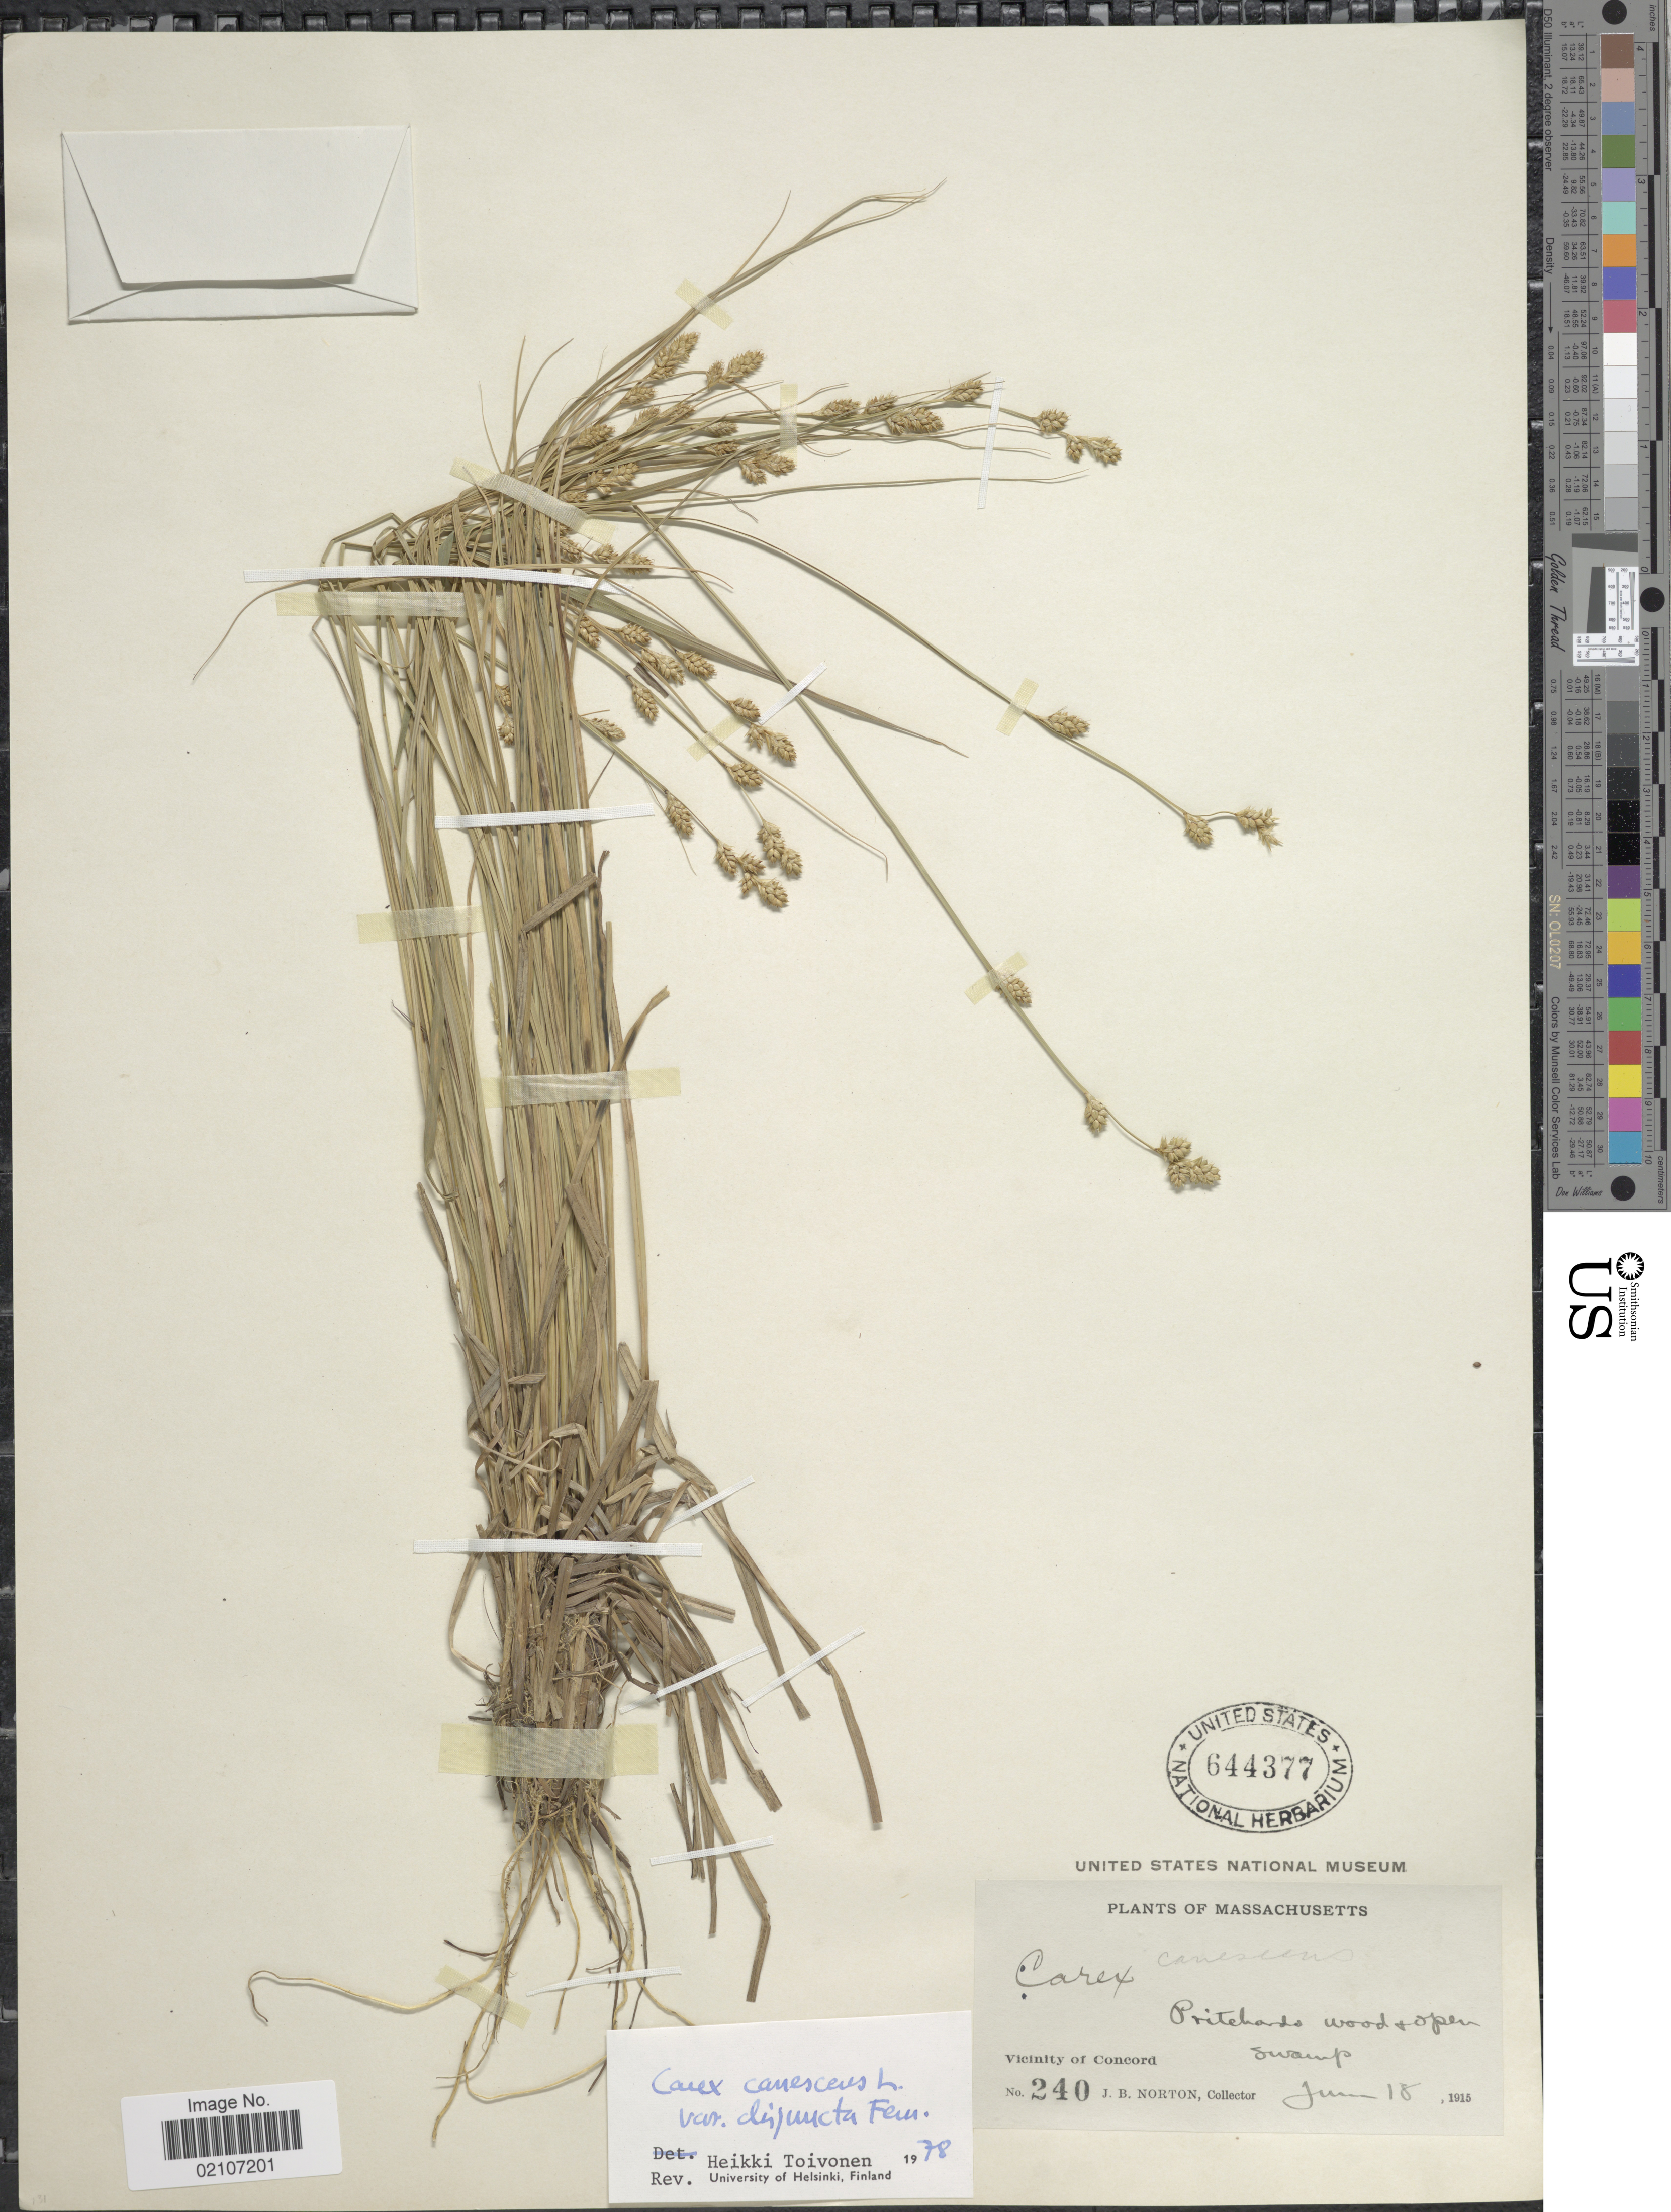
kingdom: Plantae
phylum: Tracheophyta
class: Liliopsida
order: Poales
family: Cyperaceae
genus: Carex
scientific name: Carex canescens var. disjuncta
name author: Fernald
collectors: J. B. Norton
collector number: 240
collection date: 1915-06-18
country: United States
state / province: Massachusetts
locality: Pritchards wood + open swamp. Vicinity of Concord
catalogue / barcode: US 644377